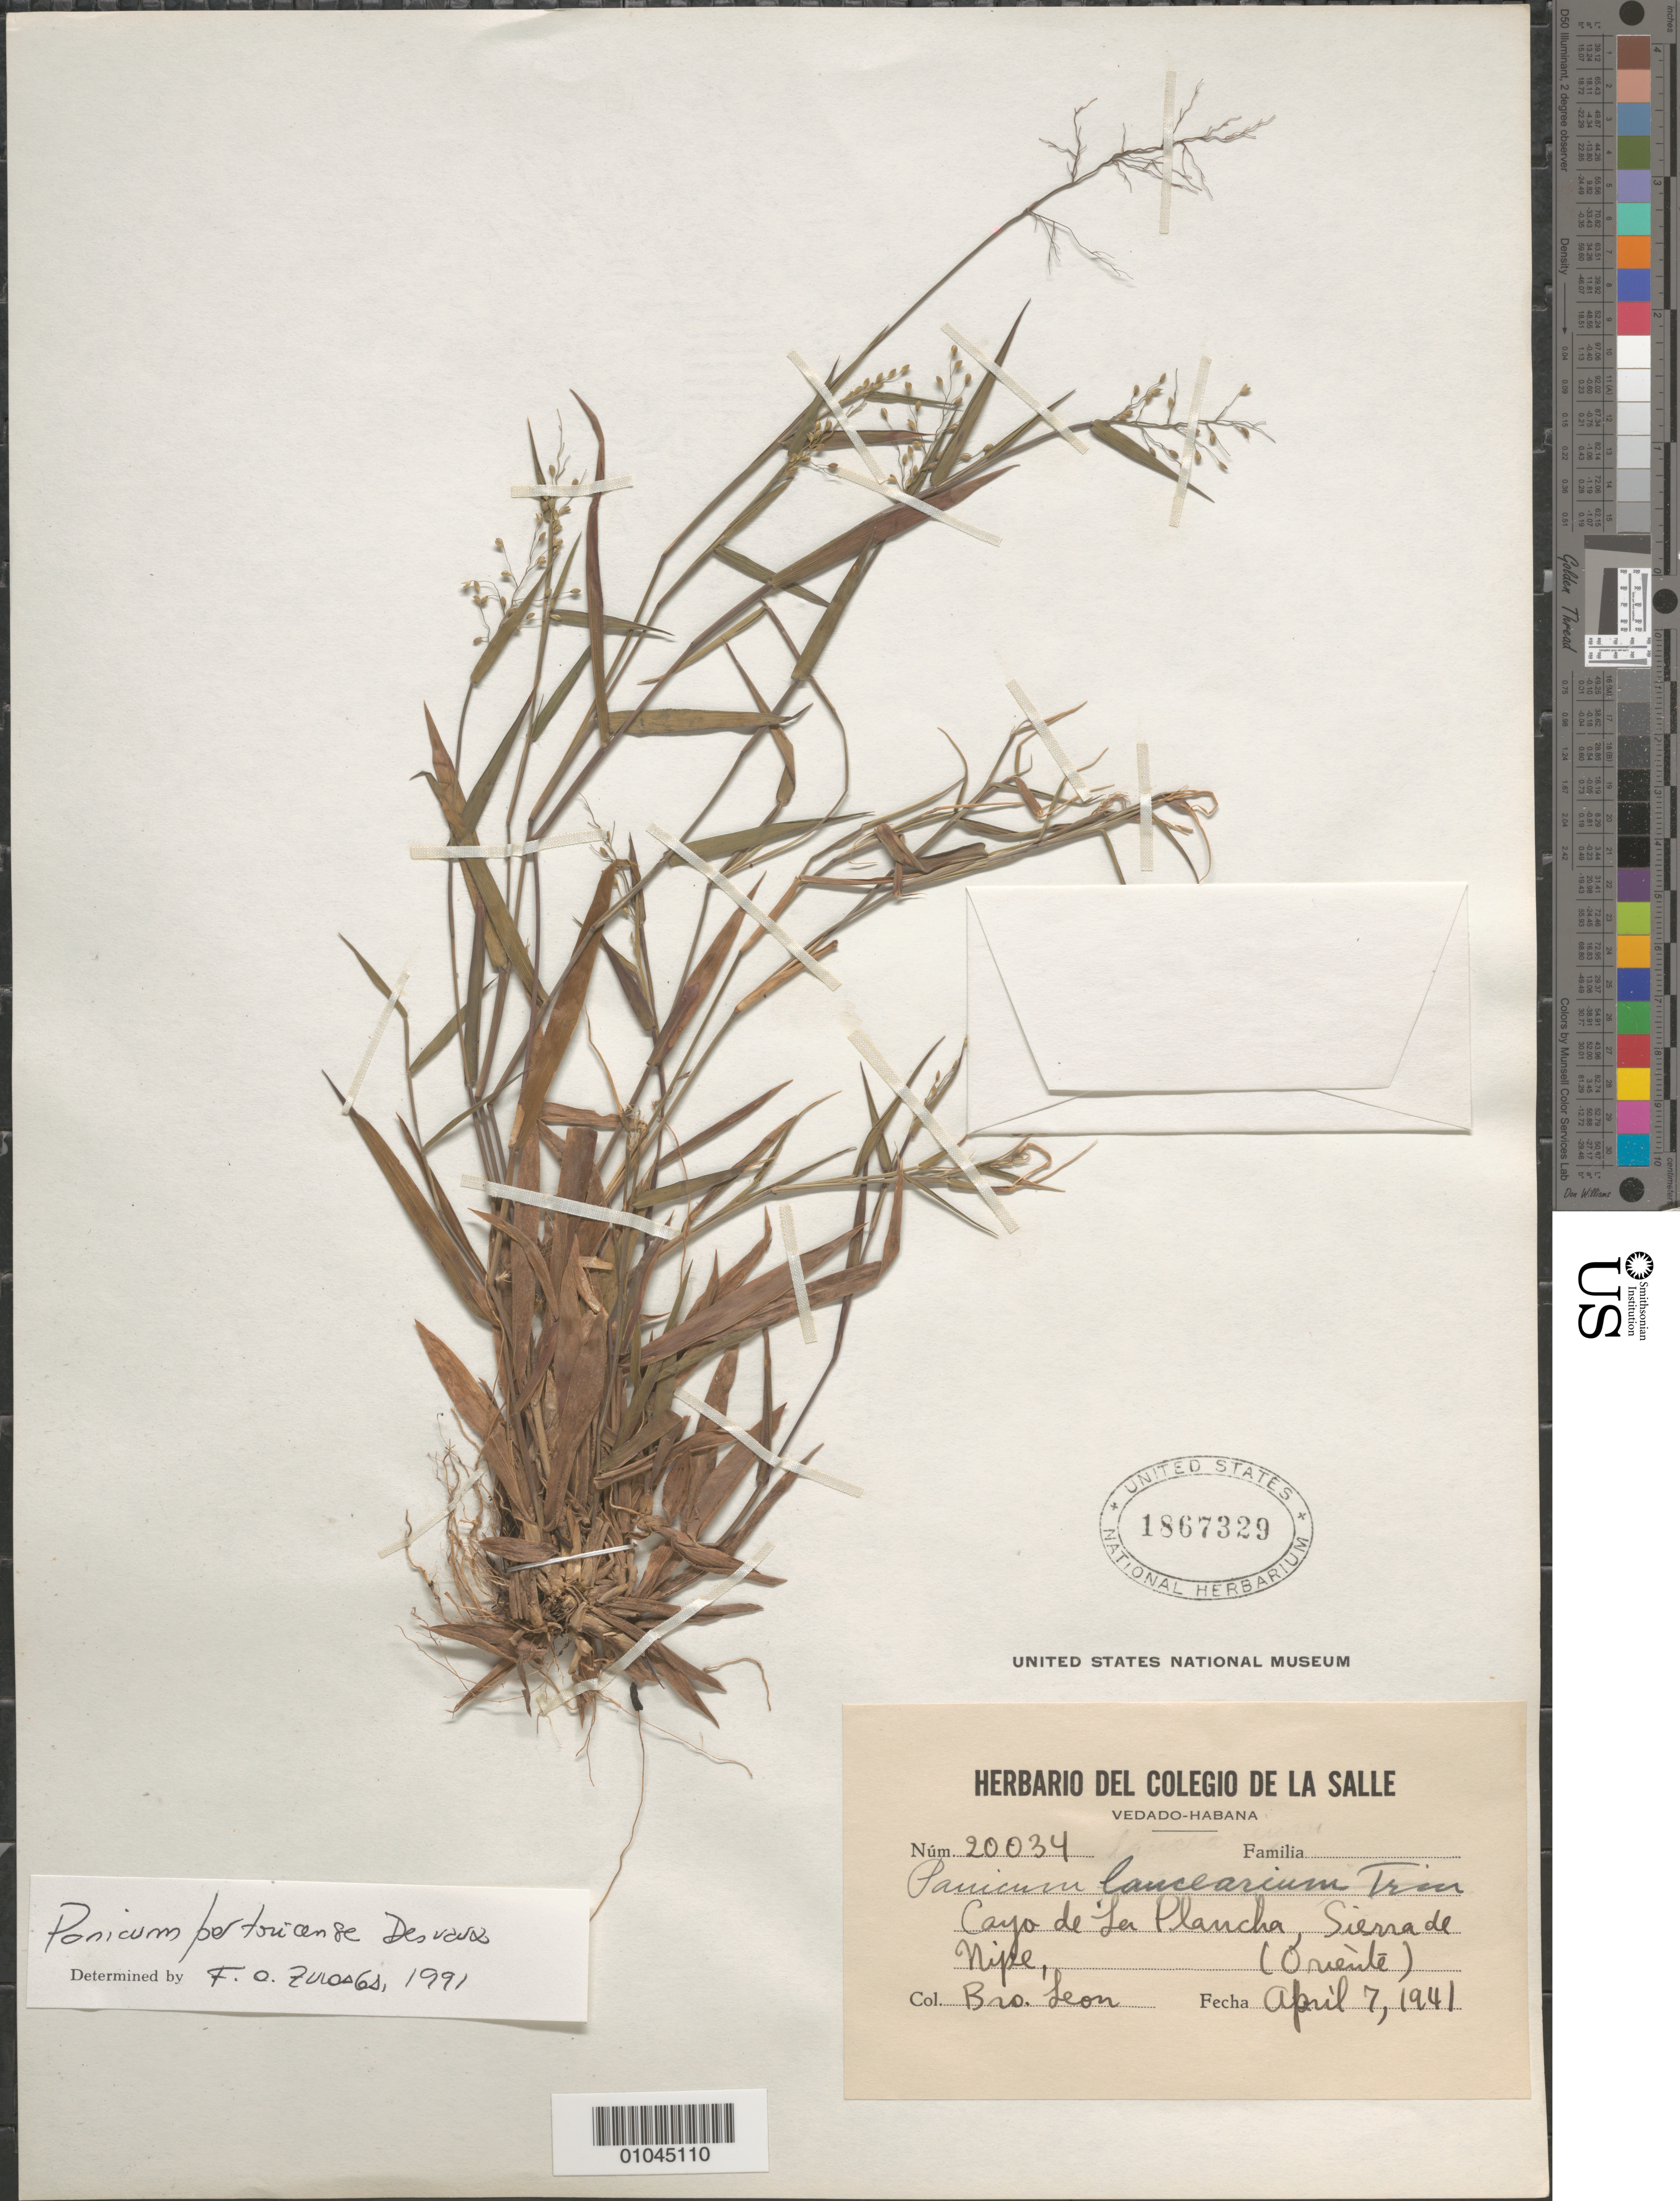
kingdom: Plantae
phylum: Tracheophyta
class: Liliopsida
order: Poales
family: Poaceae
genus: Panicum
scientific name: Panicum portoricense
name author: Desv. ex Ham.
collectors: Bro. León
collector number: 20034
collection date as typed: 07 Apr 1941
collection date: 1941-04-07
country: Cuba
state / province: Holguín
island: Cuba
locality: Sierra de Nipe, Cayo de la Plancha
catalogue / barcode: US 1867329